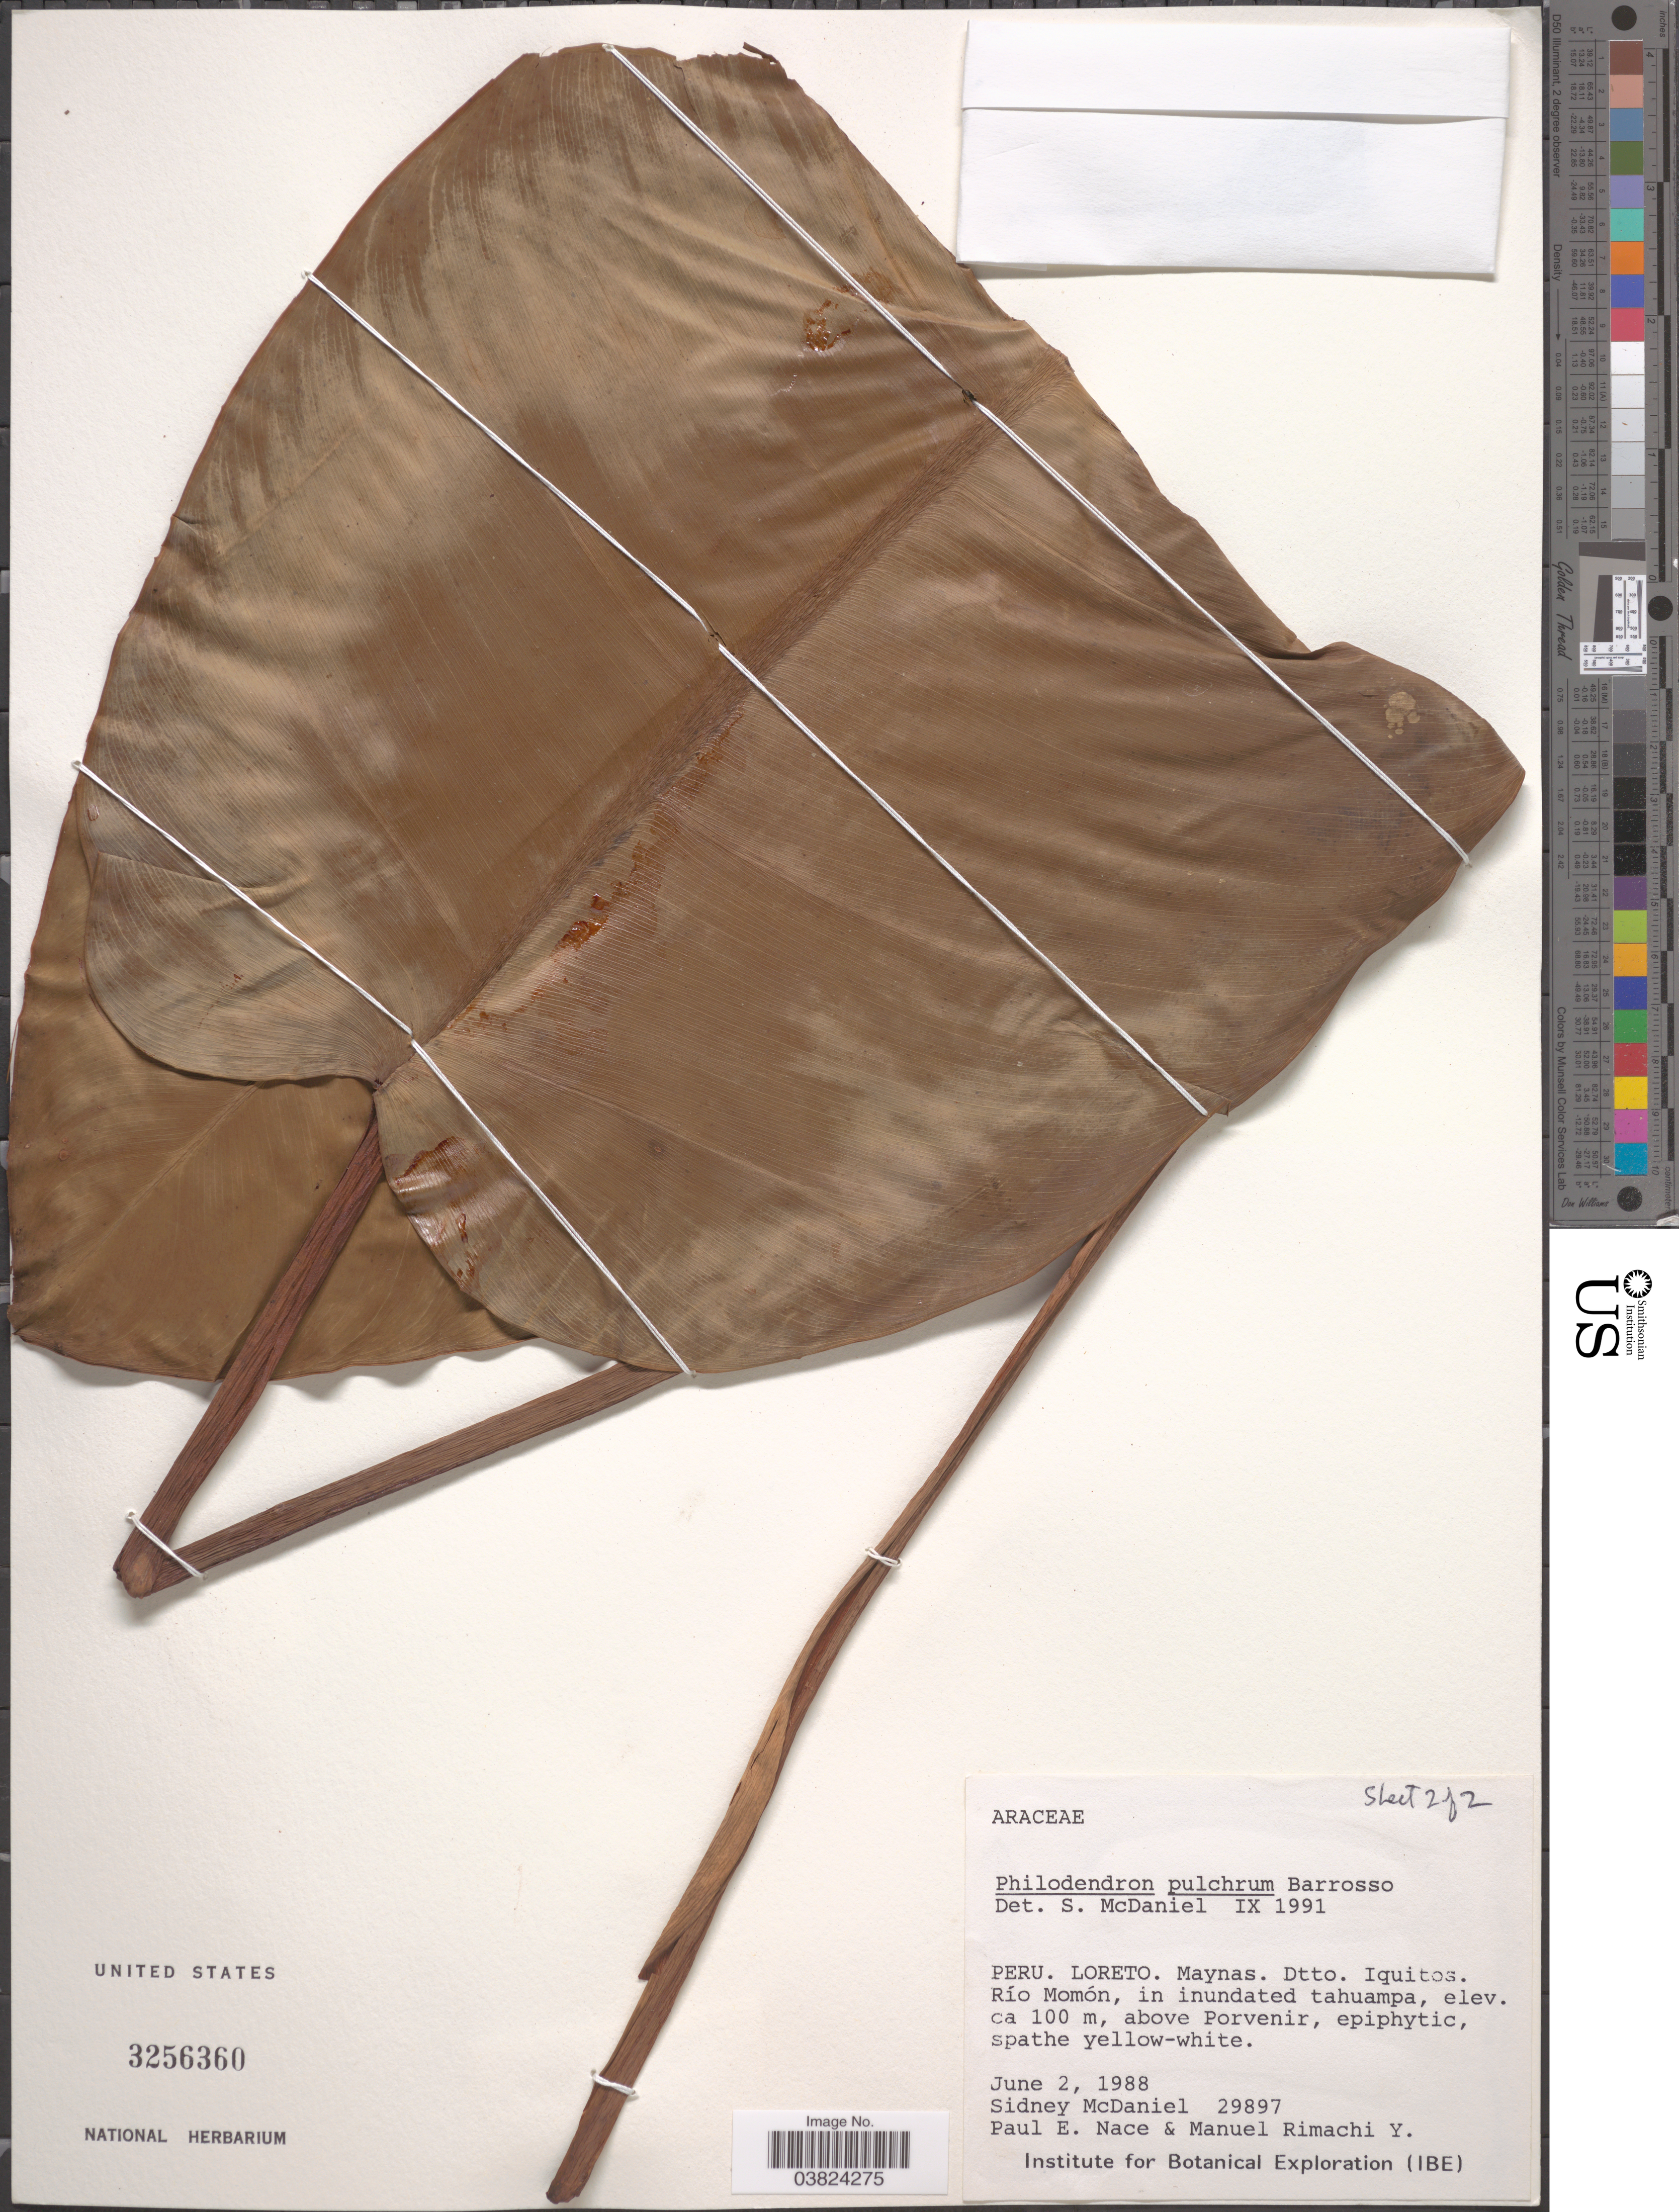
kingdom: Plantae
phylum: Tracheophyta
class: Liliopsida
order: Alismatales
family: Araceae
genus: Philodendron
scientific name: Philodendron pulchrum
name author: G.M. Barroso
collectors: S. McDaniel, P. Nace & M. Rimachi Y.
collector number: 29897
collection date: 1988-06-02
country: Peru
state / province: Loreto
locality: Maynas. Dtto. Iquitos. Río Momón, in inundated tahuampa.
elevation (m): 100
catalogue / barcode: US 3256360